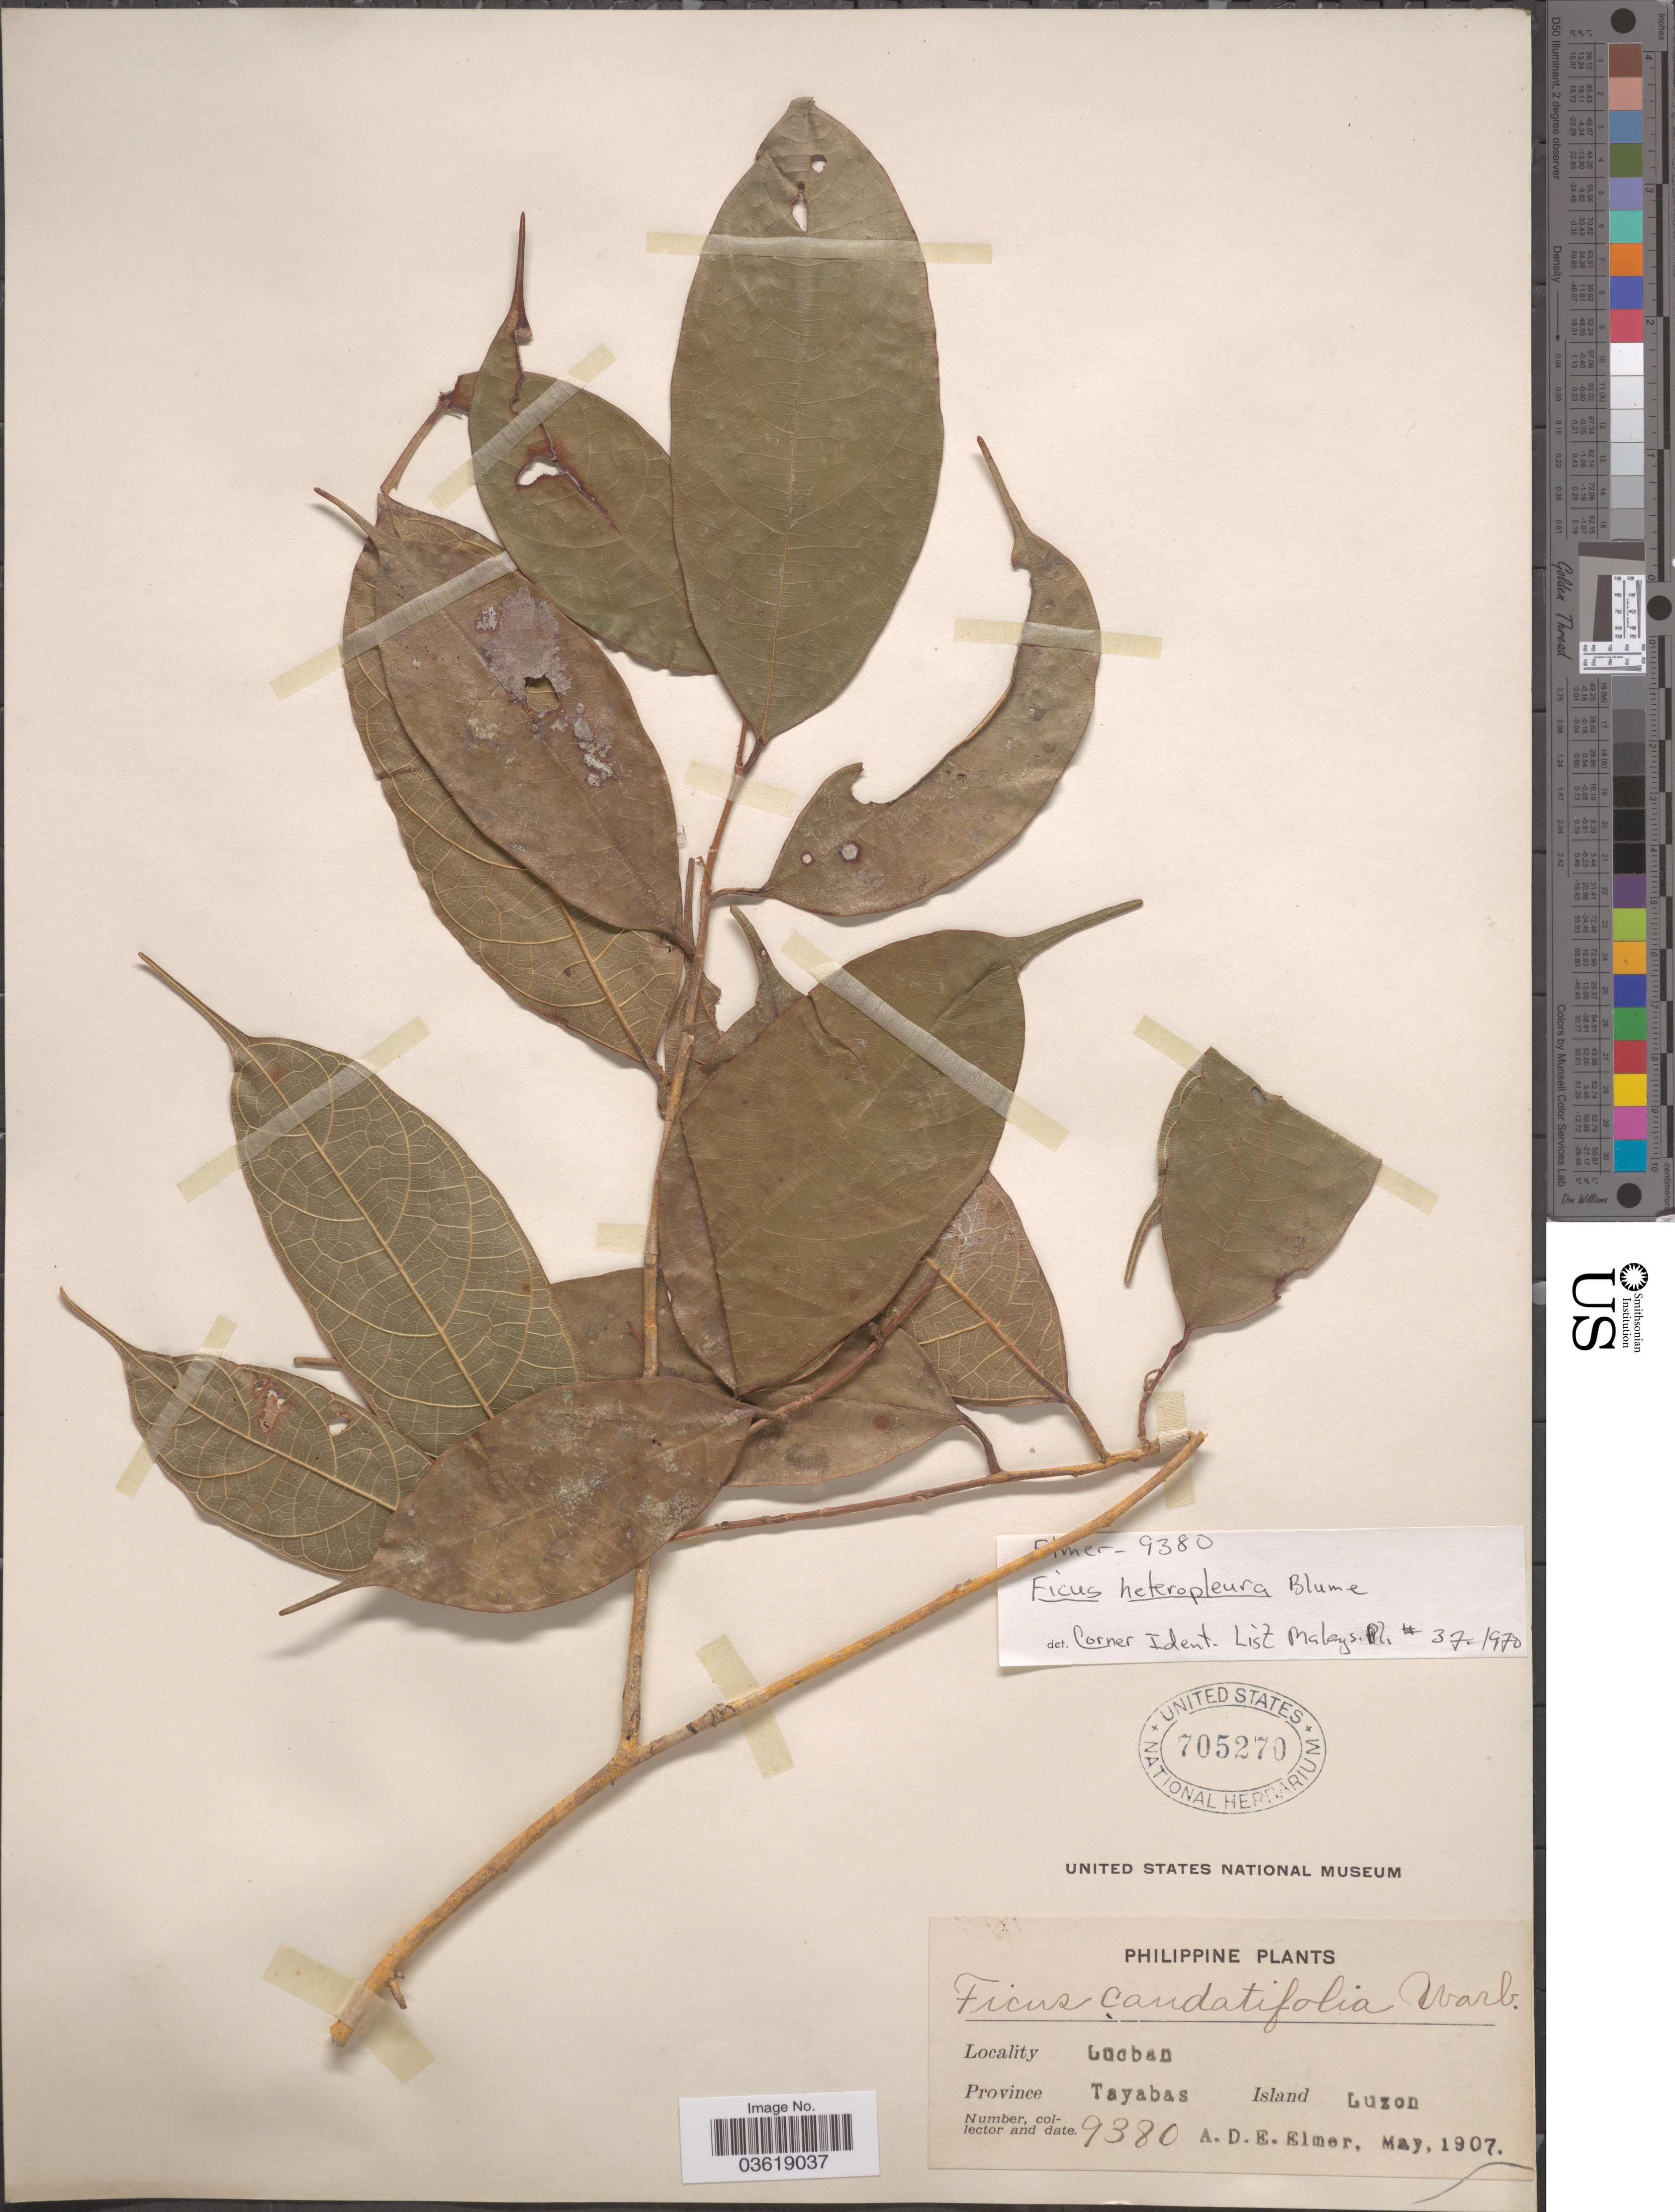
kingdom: Plantae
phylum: Tracheophyta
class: Magnoliopsida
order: Rosales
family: Moraceae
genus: Ficus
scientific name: Ficus heteropleura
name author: Blume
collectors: A. D. E. Elmer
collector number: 9380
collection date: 1907-05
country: Philippines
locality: Philippine. Lucban. Province Tayabas. Island Luzon.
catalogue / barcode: US 705270